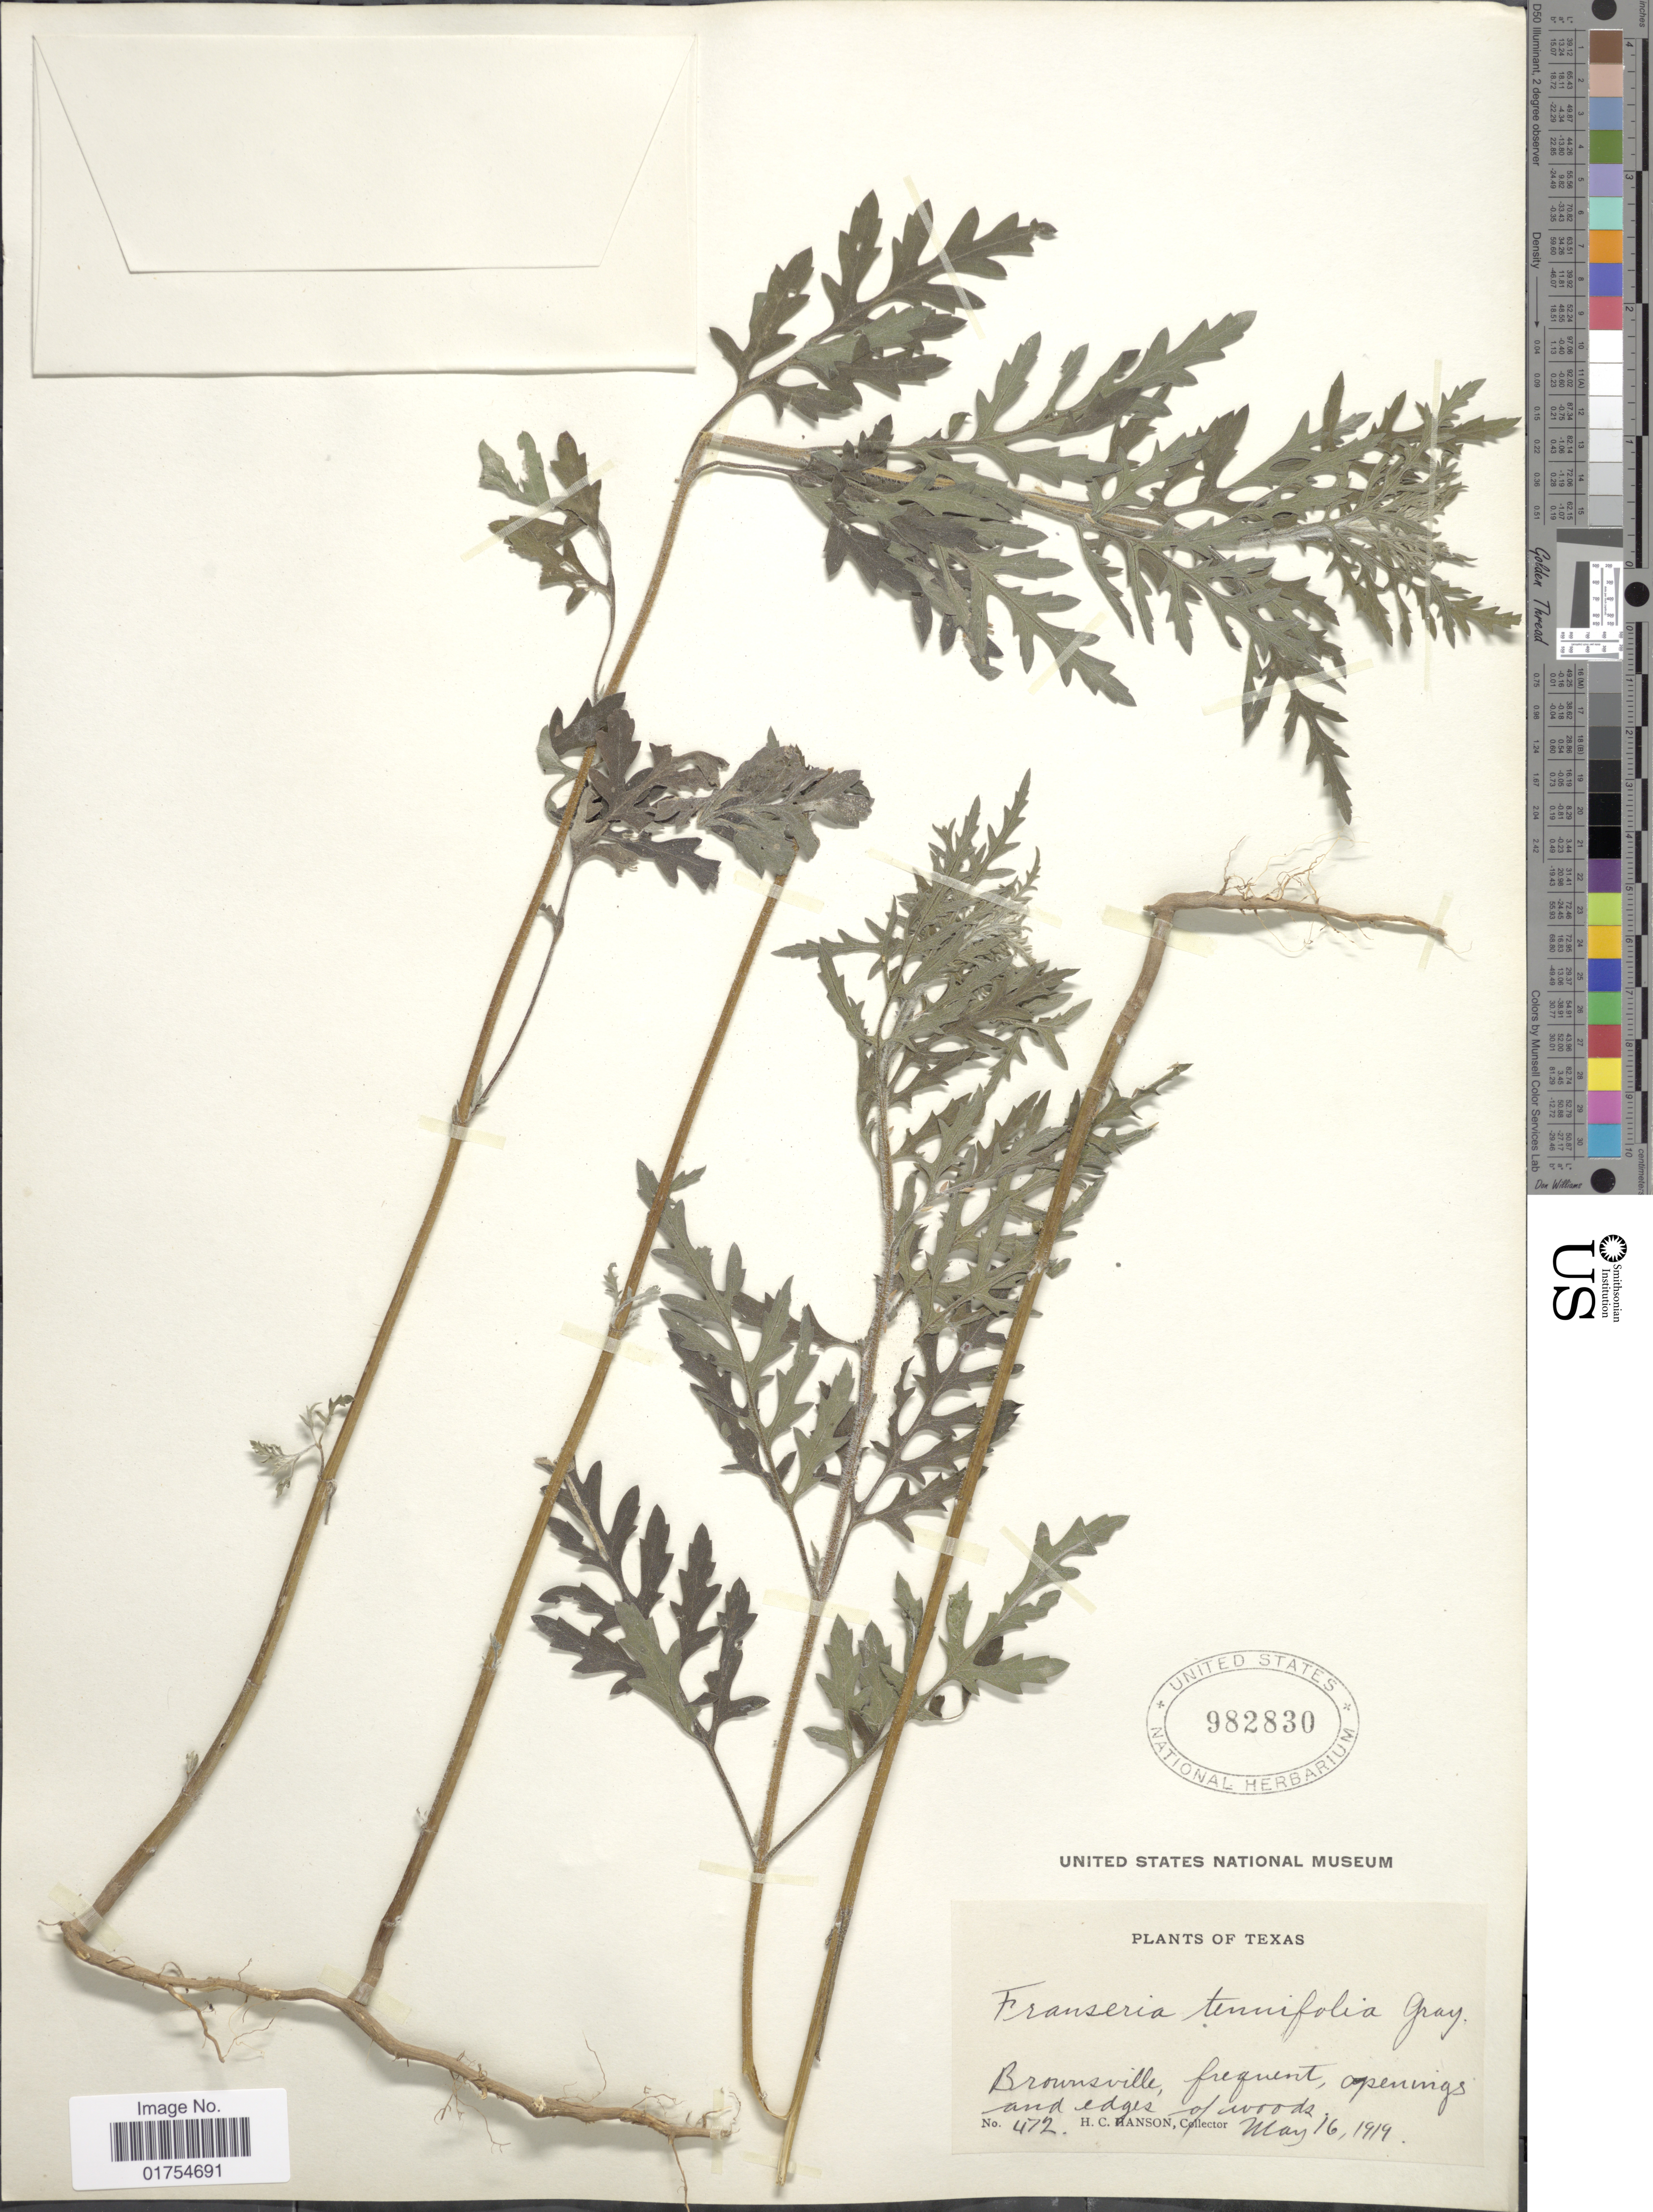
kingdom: Plantae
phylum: Tracheophyta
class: Magnoliopsida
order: Asterales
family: Asteraceae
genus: Franseria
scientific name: Franseria tenuifolia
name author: Harv. & A. Gray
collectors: H. Hanson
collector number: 472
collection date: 1919-05-16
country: United States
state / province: Texas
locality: Brownsville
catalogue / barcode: US 982830